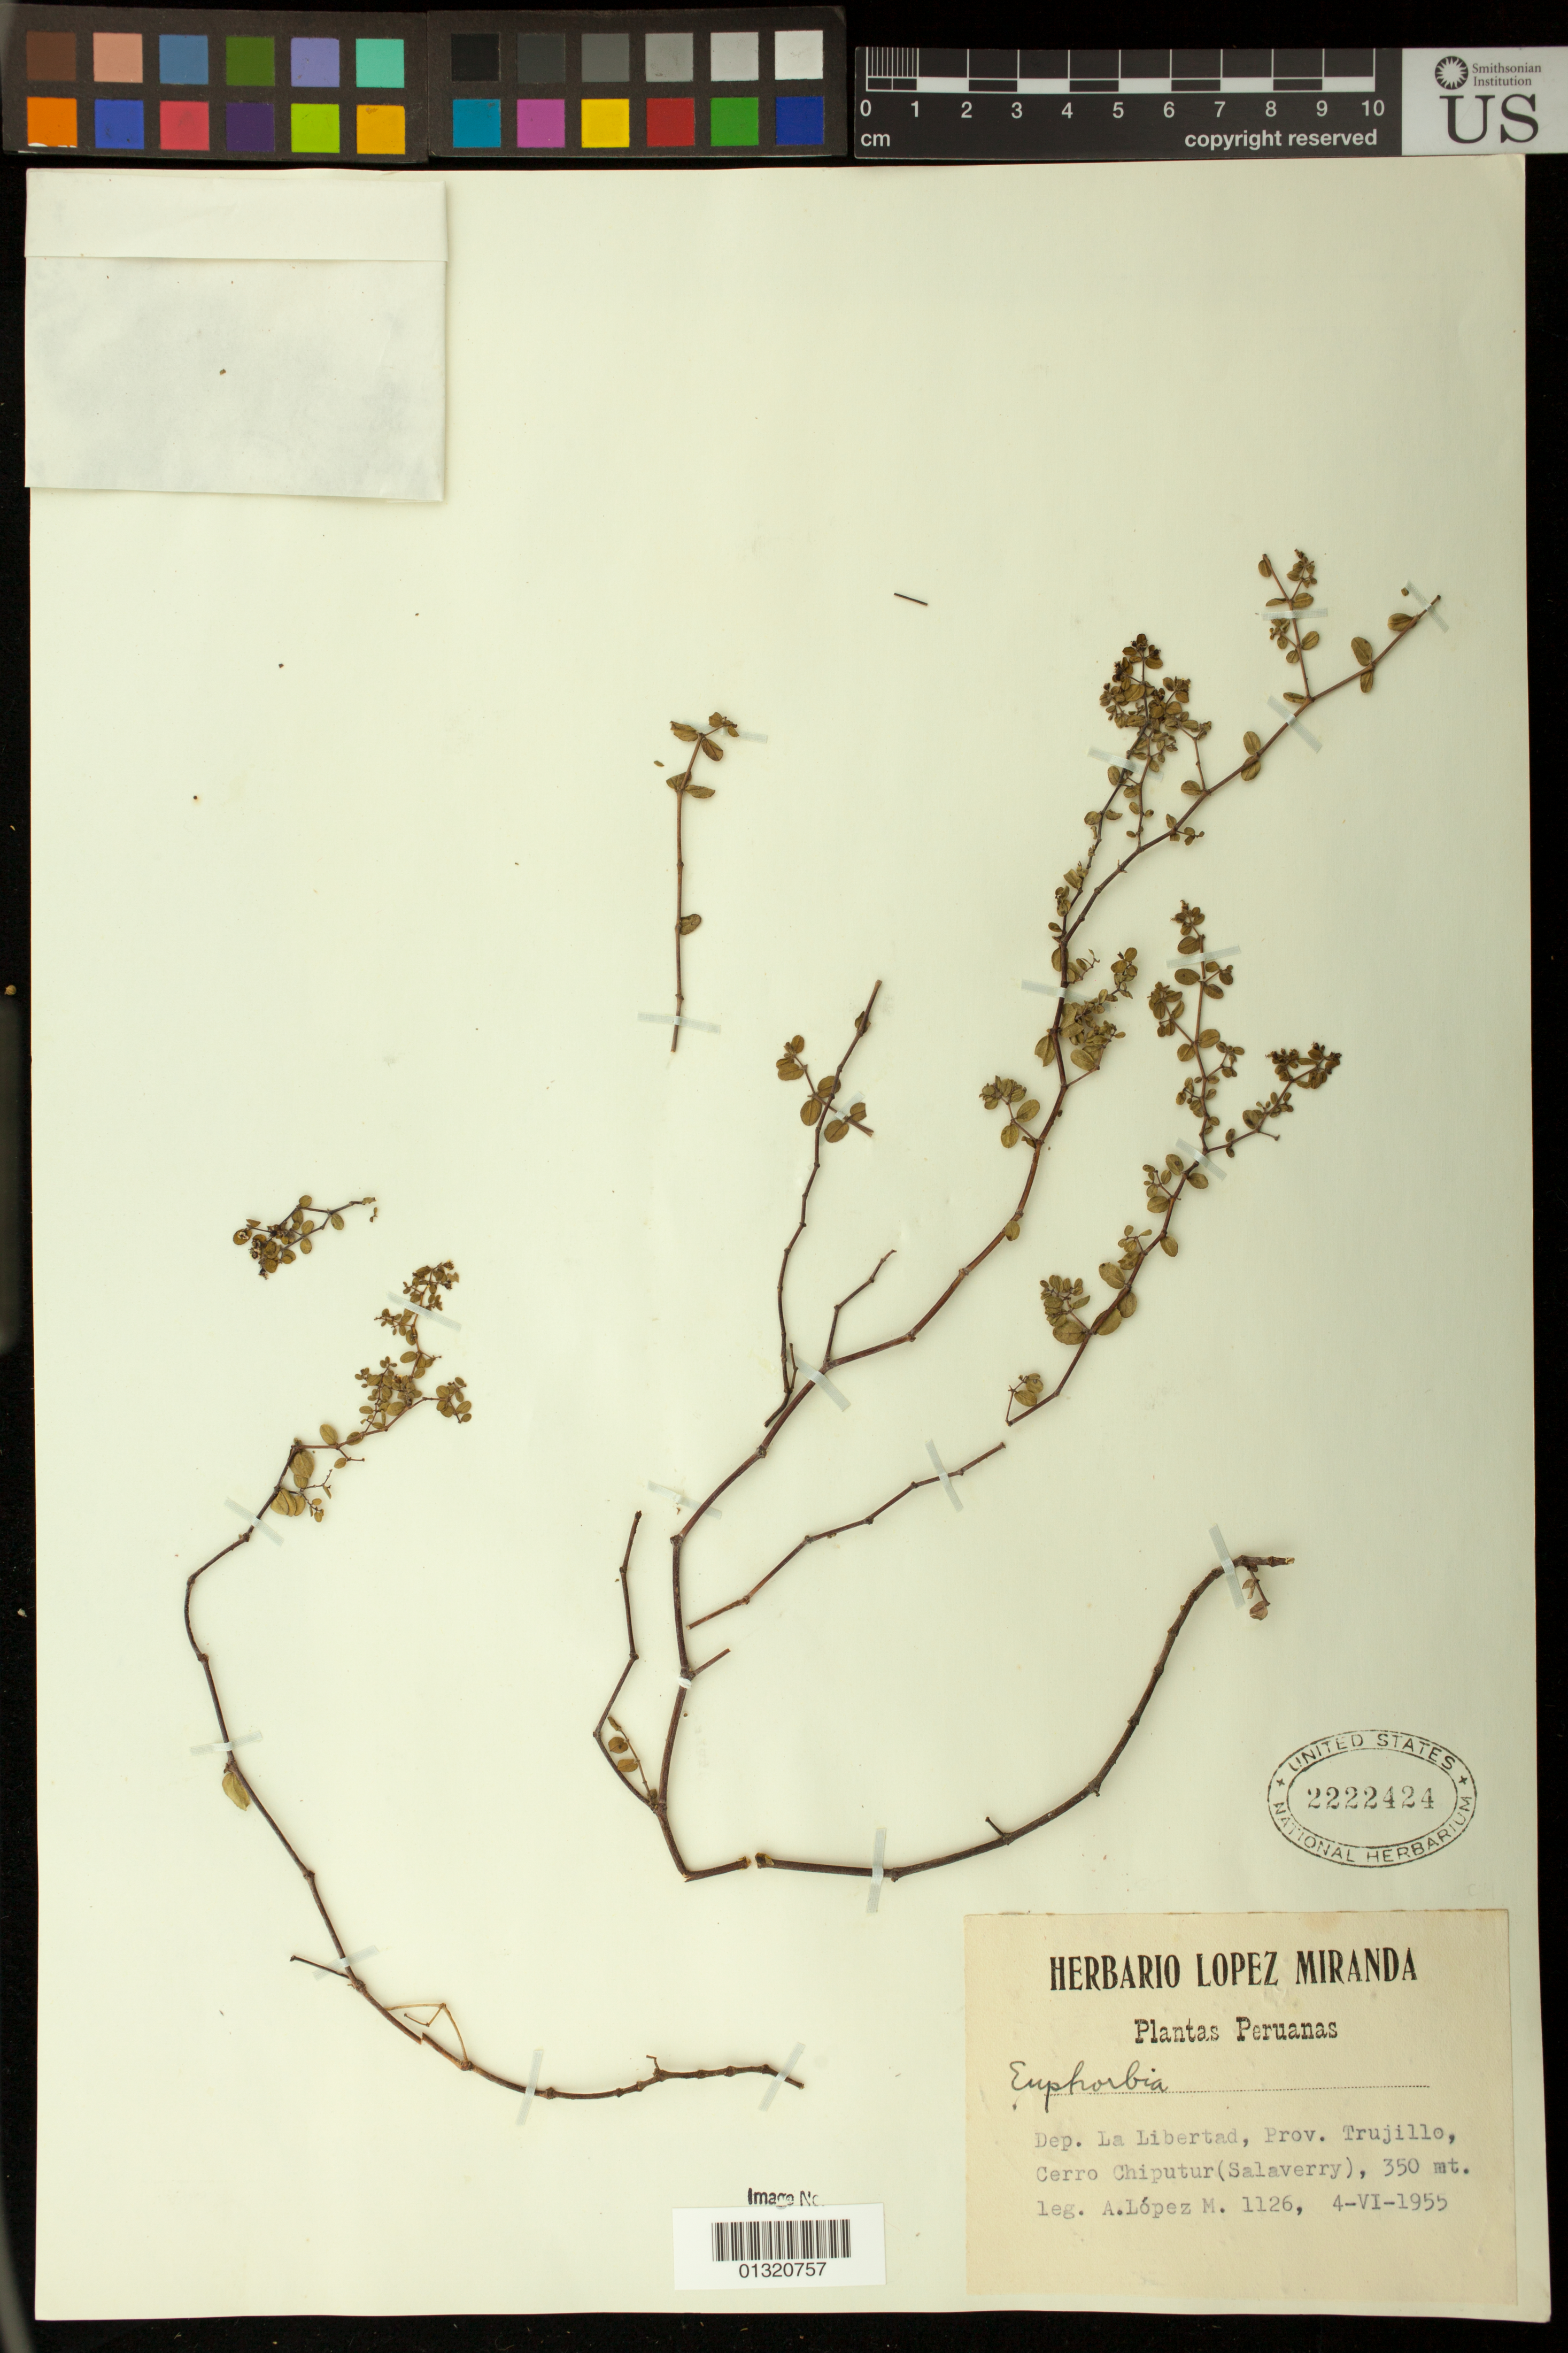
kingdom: Plantae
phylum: Tracheophyta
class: Magnoliopsida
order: Malpighiales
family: Euphorbiaceae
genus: Euphorbia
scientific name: Euphorbia sp.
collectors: A. López M.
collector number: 1126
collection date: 1955-06-04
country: Peru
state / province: La Libertad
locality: Prov. Trujillo, Cerro Chiputur (Salaverry)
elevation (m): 350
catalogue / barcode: US 2222424